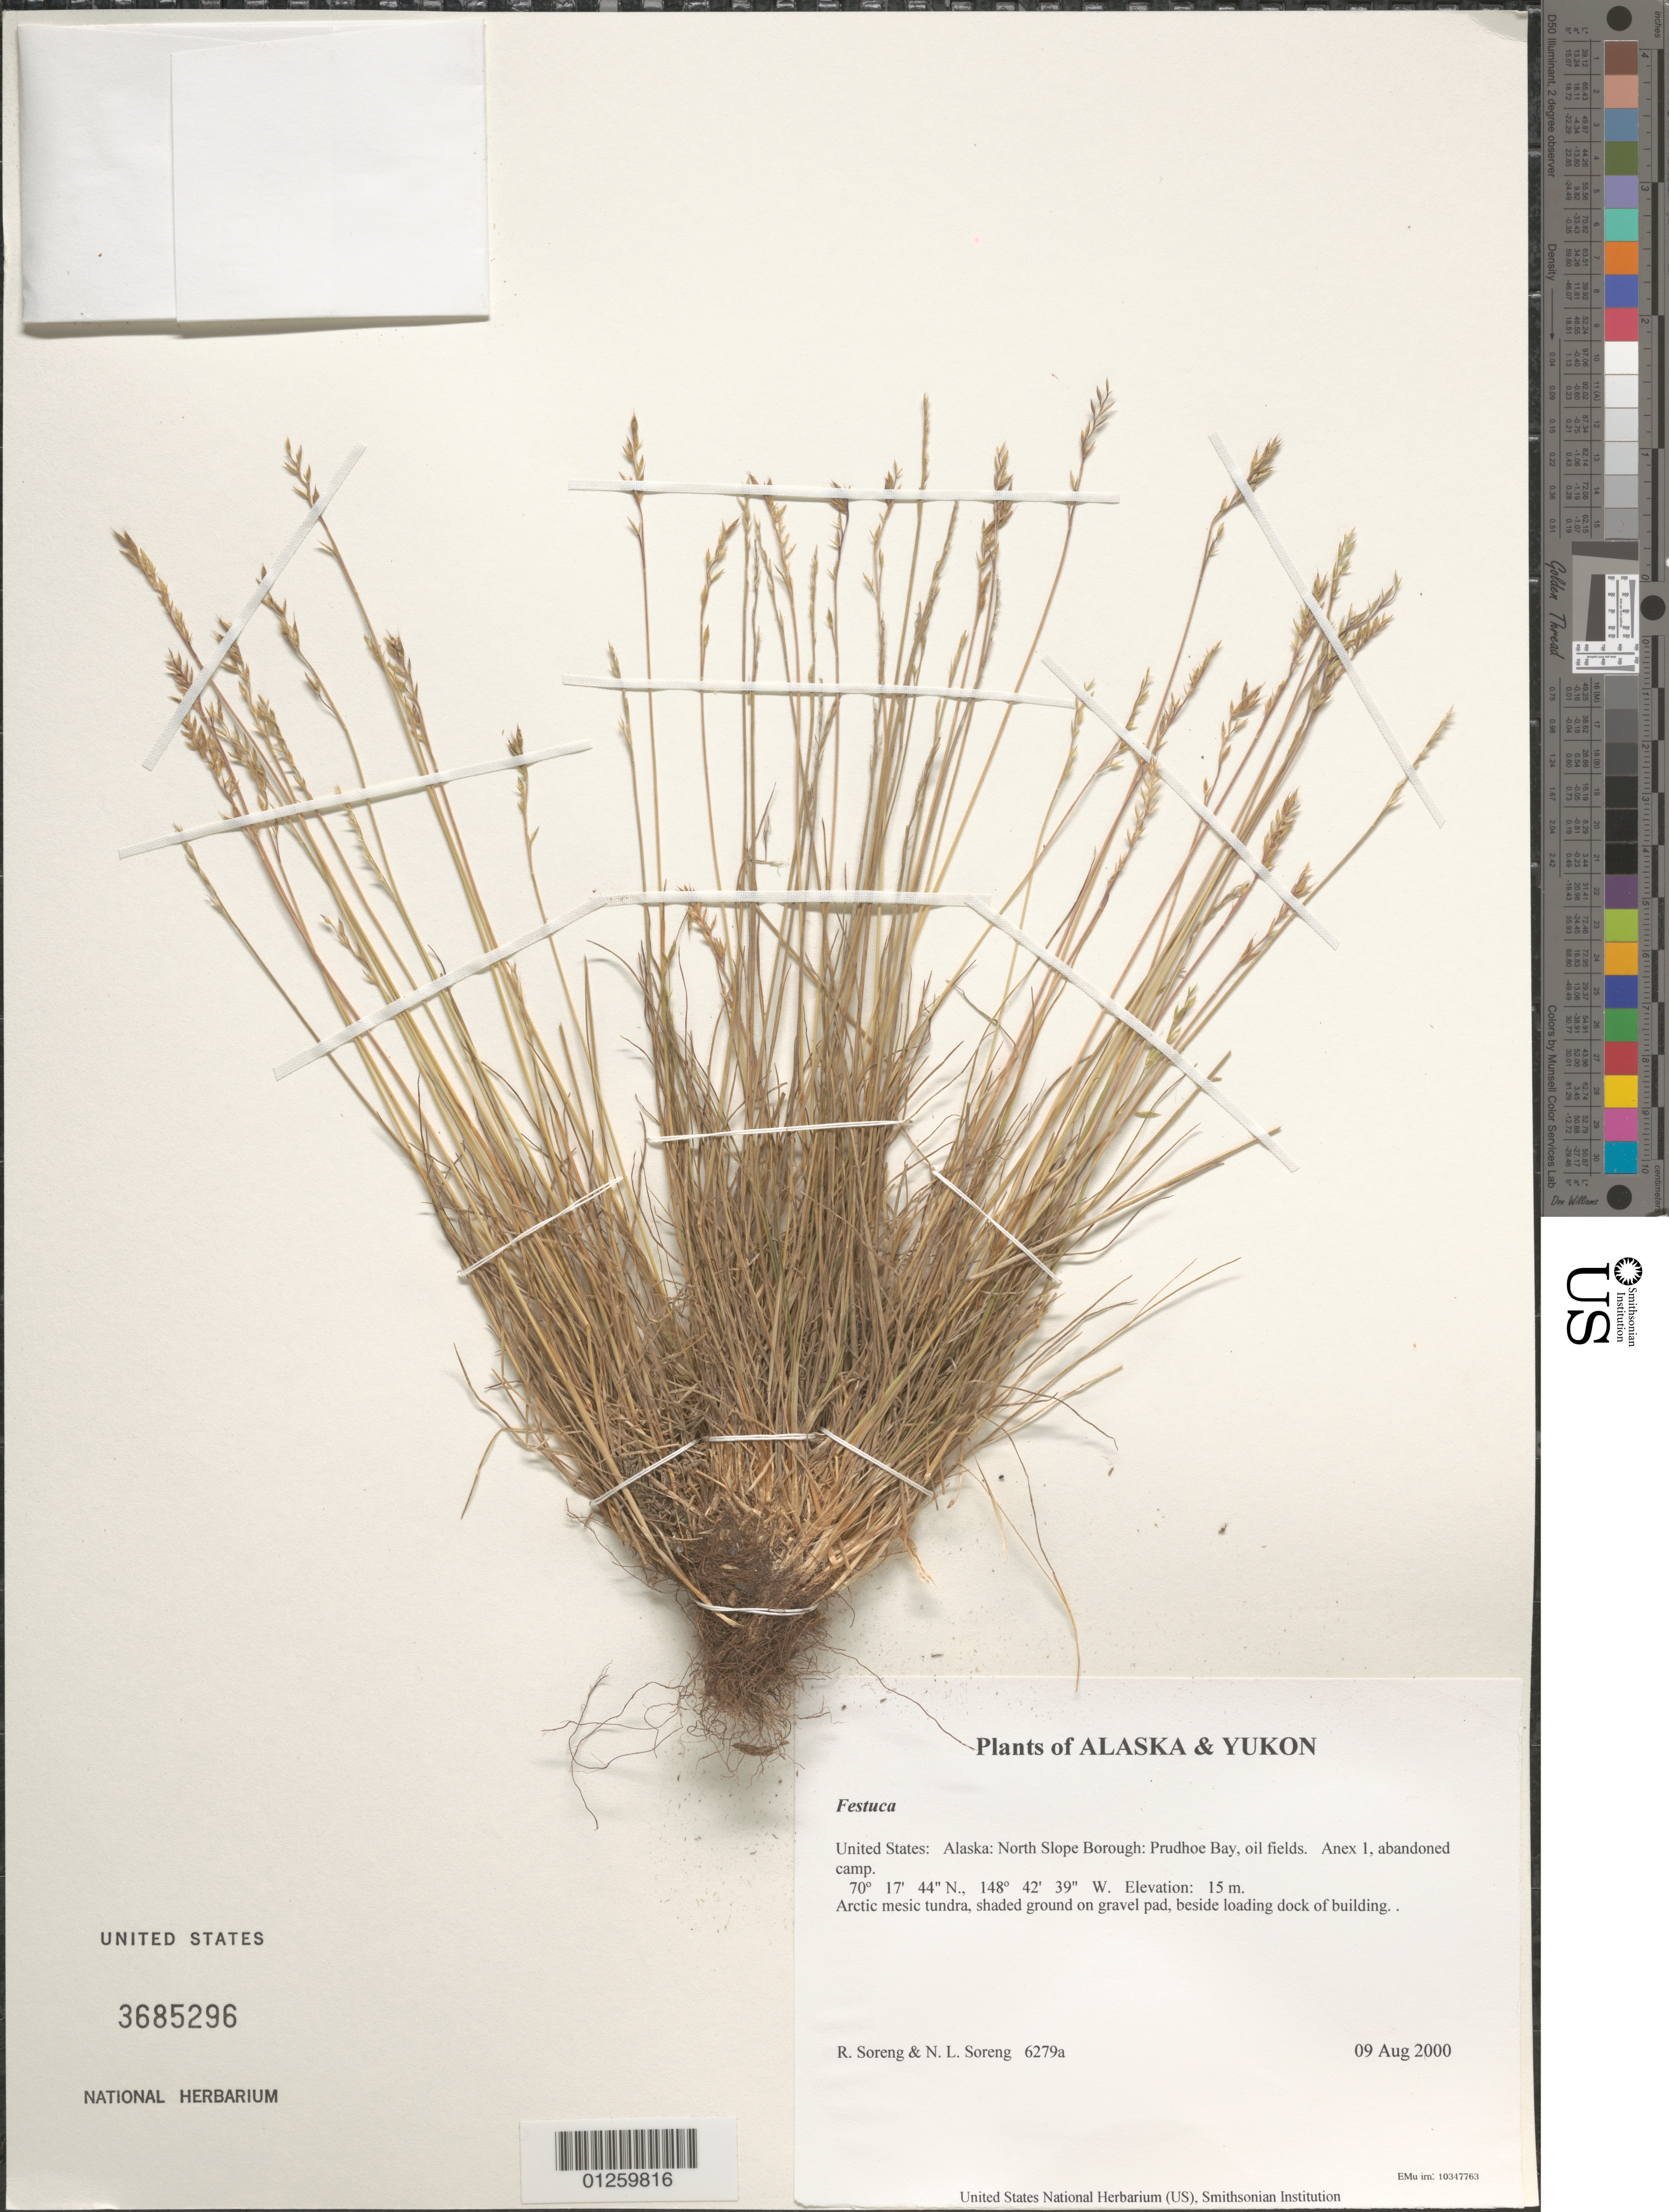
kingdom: Plantae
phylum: Tracheophyta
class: Liliopsida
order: Poales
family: Poaceae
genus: Festuca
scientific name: Festuca sp.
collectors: R. J. Soreng & N. L. Soreng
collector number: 6279-a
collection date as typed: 09 Aug 2000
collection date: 2000-08-09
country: United States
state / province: Alaska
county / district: North Slope Borough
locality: Prudhoe Bay, oil fields. Anex 1, abandoned camp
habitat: Arctic mesic tundra, shaded ground on gravel pad, beside loading dock of building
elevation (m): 15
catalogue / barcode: US 3685296